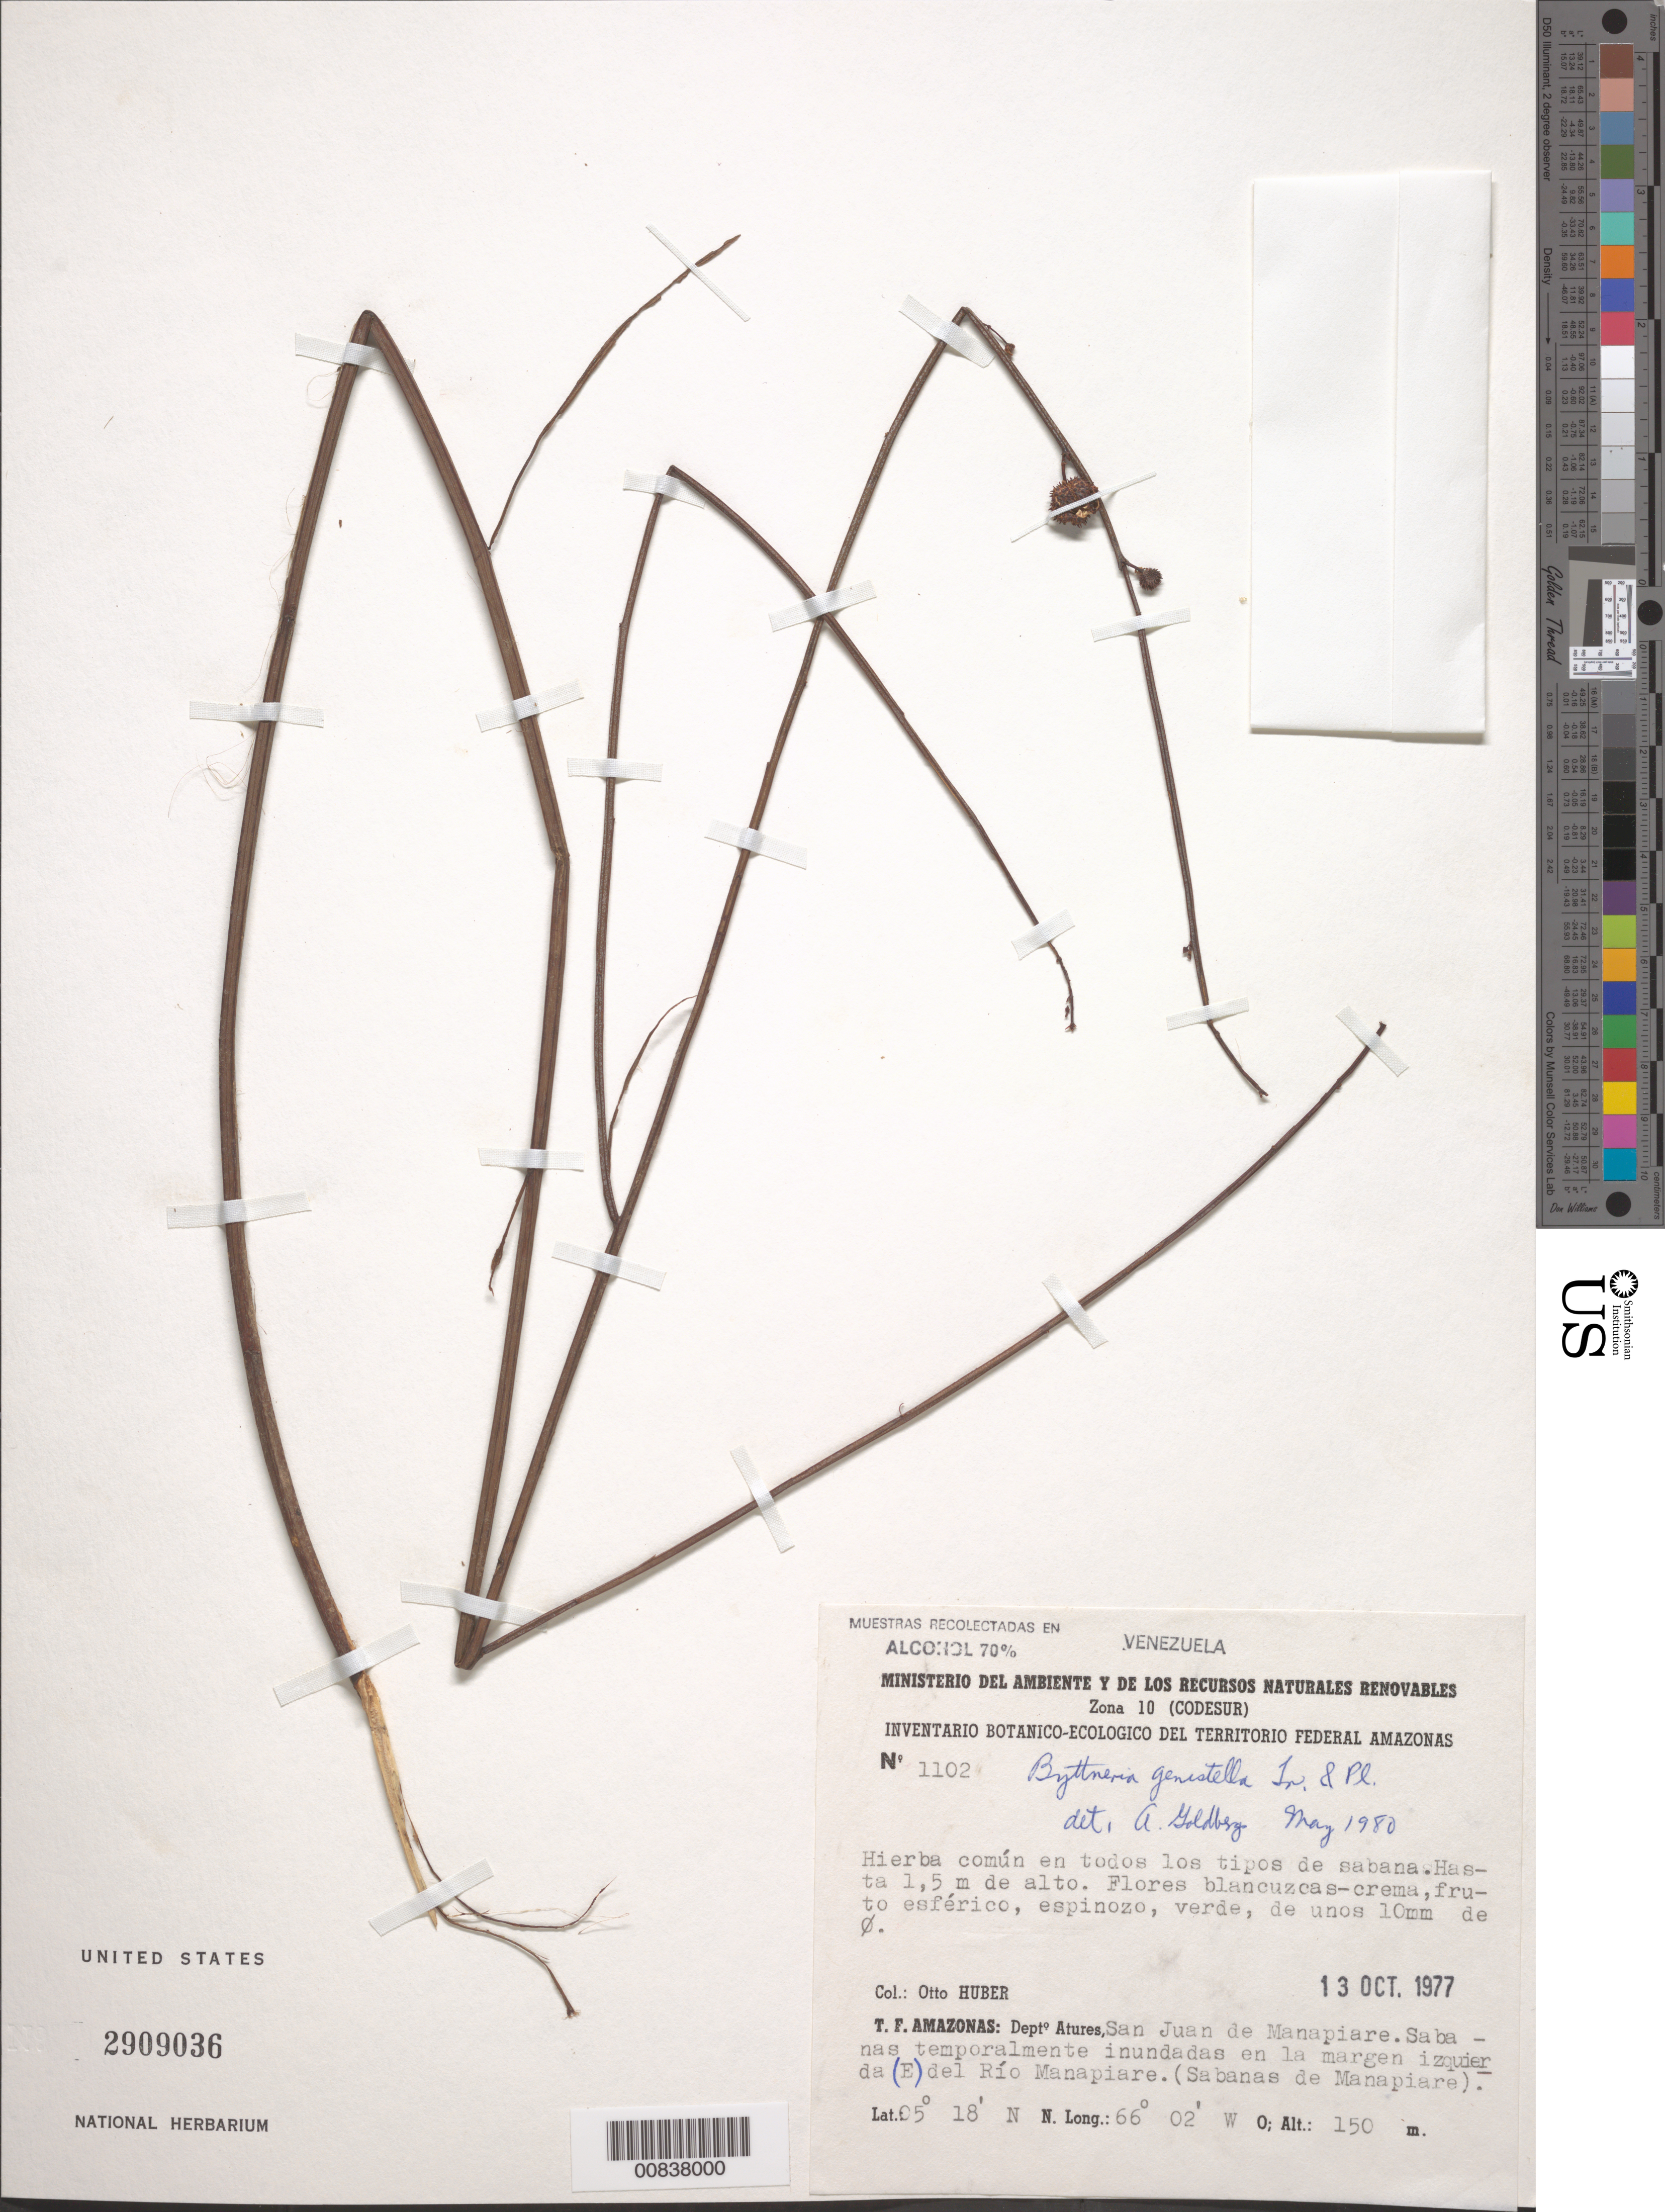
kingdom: Plantae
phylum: Tracheophyta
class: Magnoliopsida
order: Malvales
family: Malvaceae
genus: Byttneria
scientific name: Byttneria genistella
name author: Triana & Planch.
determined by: Goldberg, Aaron, (US), NMNH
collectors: O. Huber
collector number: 1102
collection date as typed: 13-Oct-77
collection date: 1977-10-13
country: Venezuela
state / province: Amazonas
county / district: Atures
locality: San Juan de Manapiare, E del Río Manapiare (Sabanas de Manapiare)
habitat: Sabanas temporarlmente inundadas; en todos los tipos de sabana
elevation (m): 150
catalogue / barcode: US 2909036